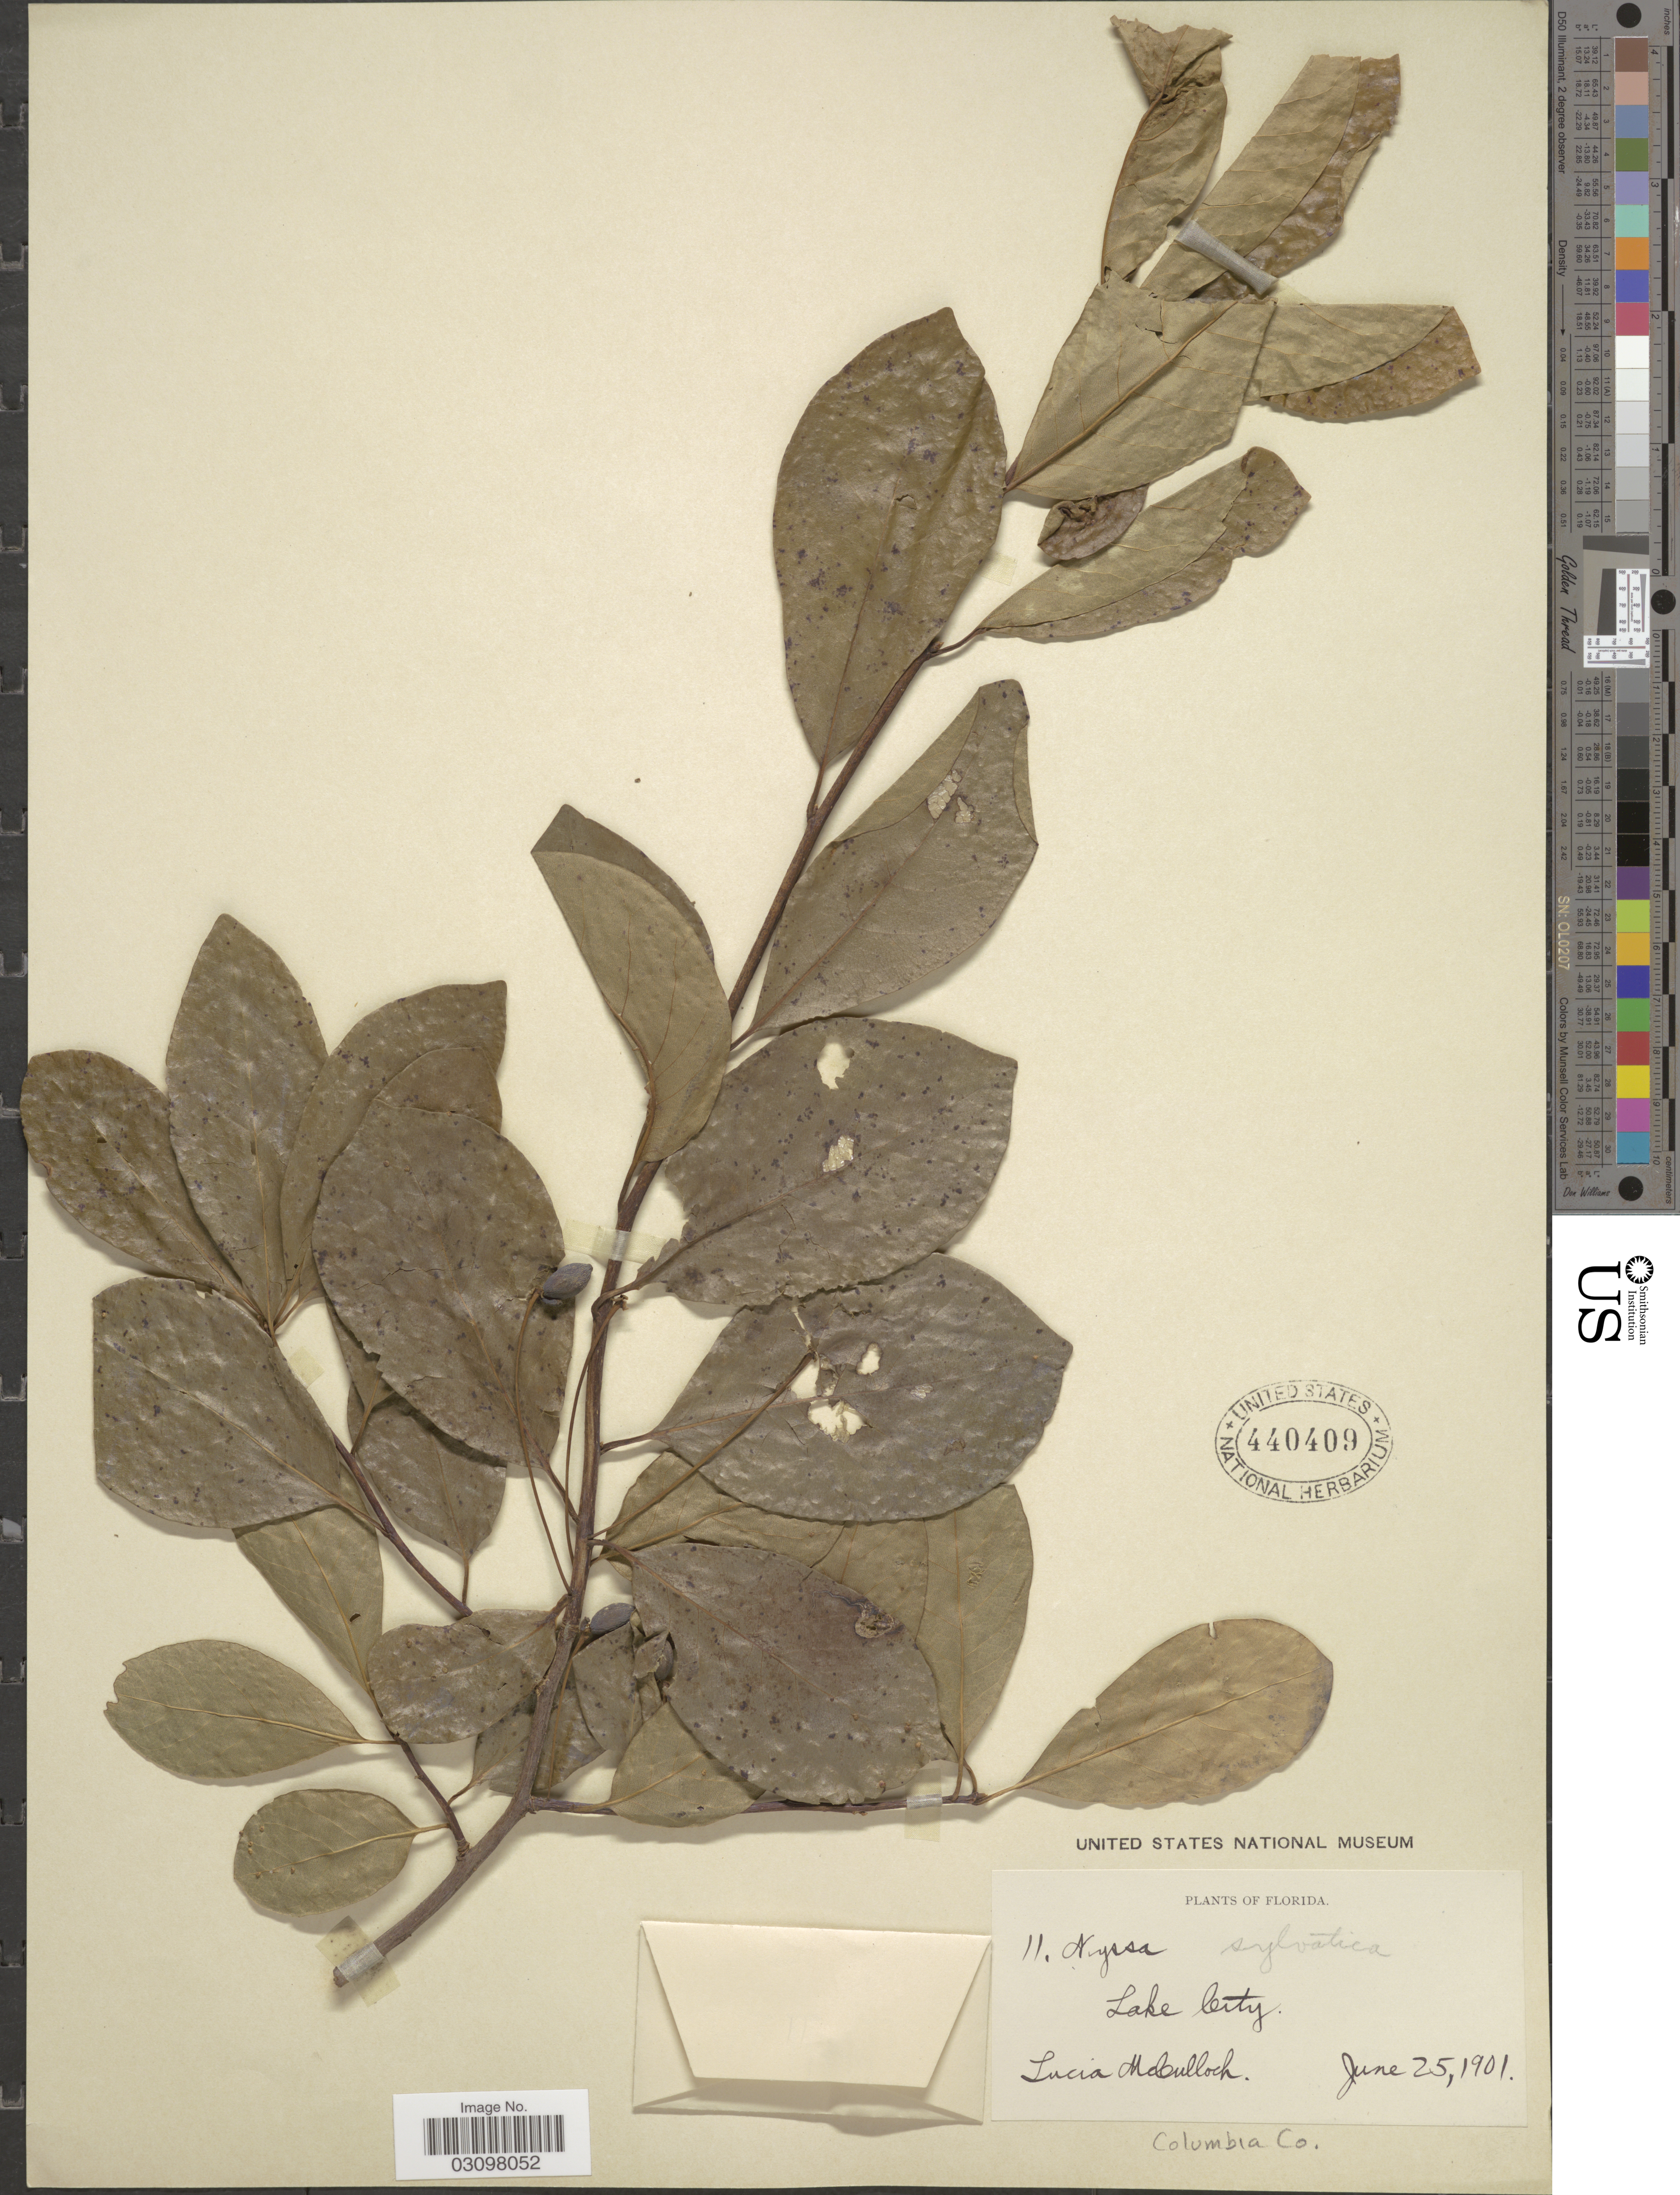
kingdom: Plantae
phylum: Tracheophyta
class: Magnoliopsida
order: Cornales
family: Nyssaceae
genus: Nyssa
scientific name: Nyssa sylvatica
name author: Marshall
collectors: L. McCulloch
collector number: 11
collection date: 1901-06-25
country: United States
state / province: Florida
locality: Lake City. Columbia Co.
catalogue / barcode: US 440409